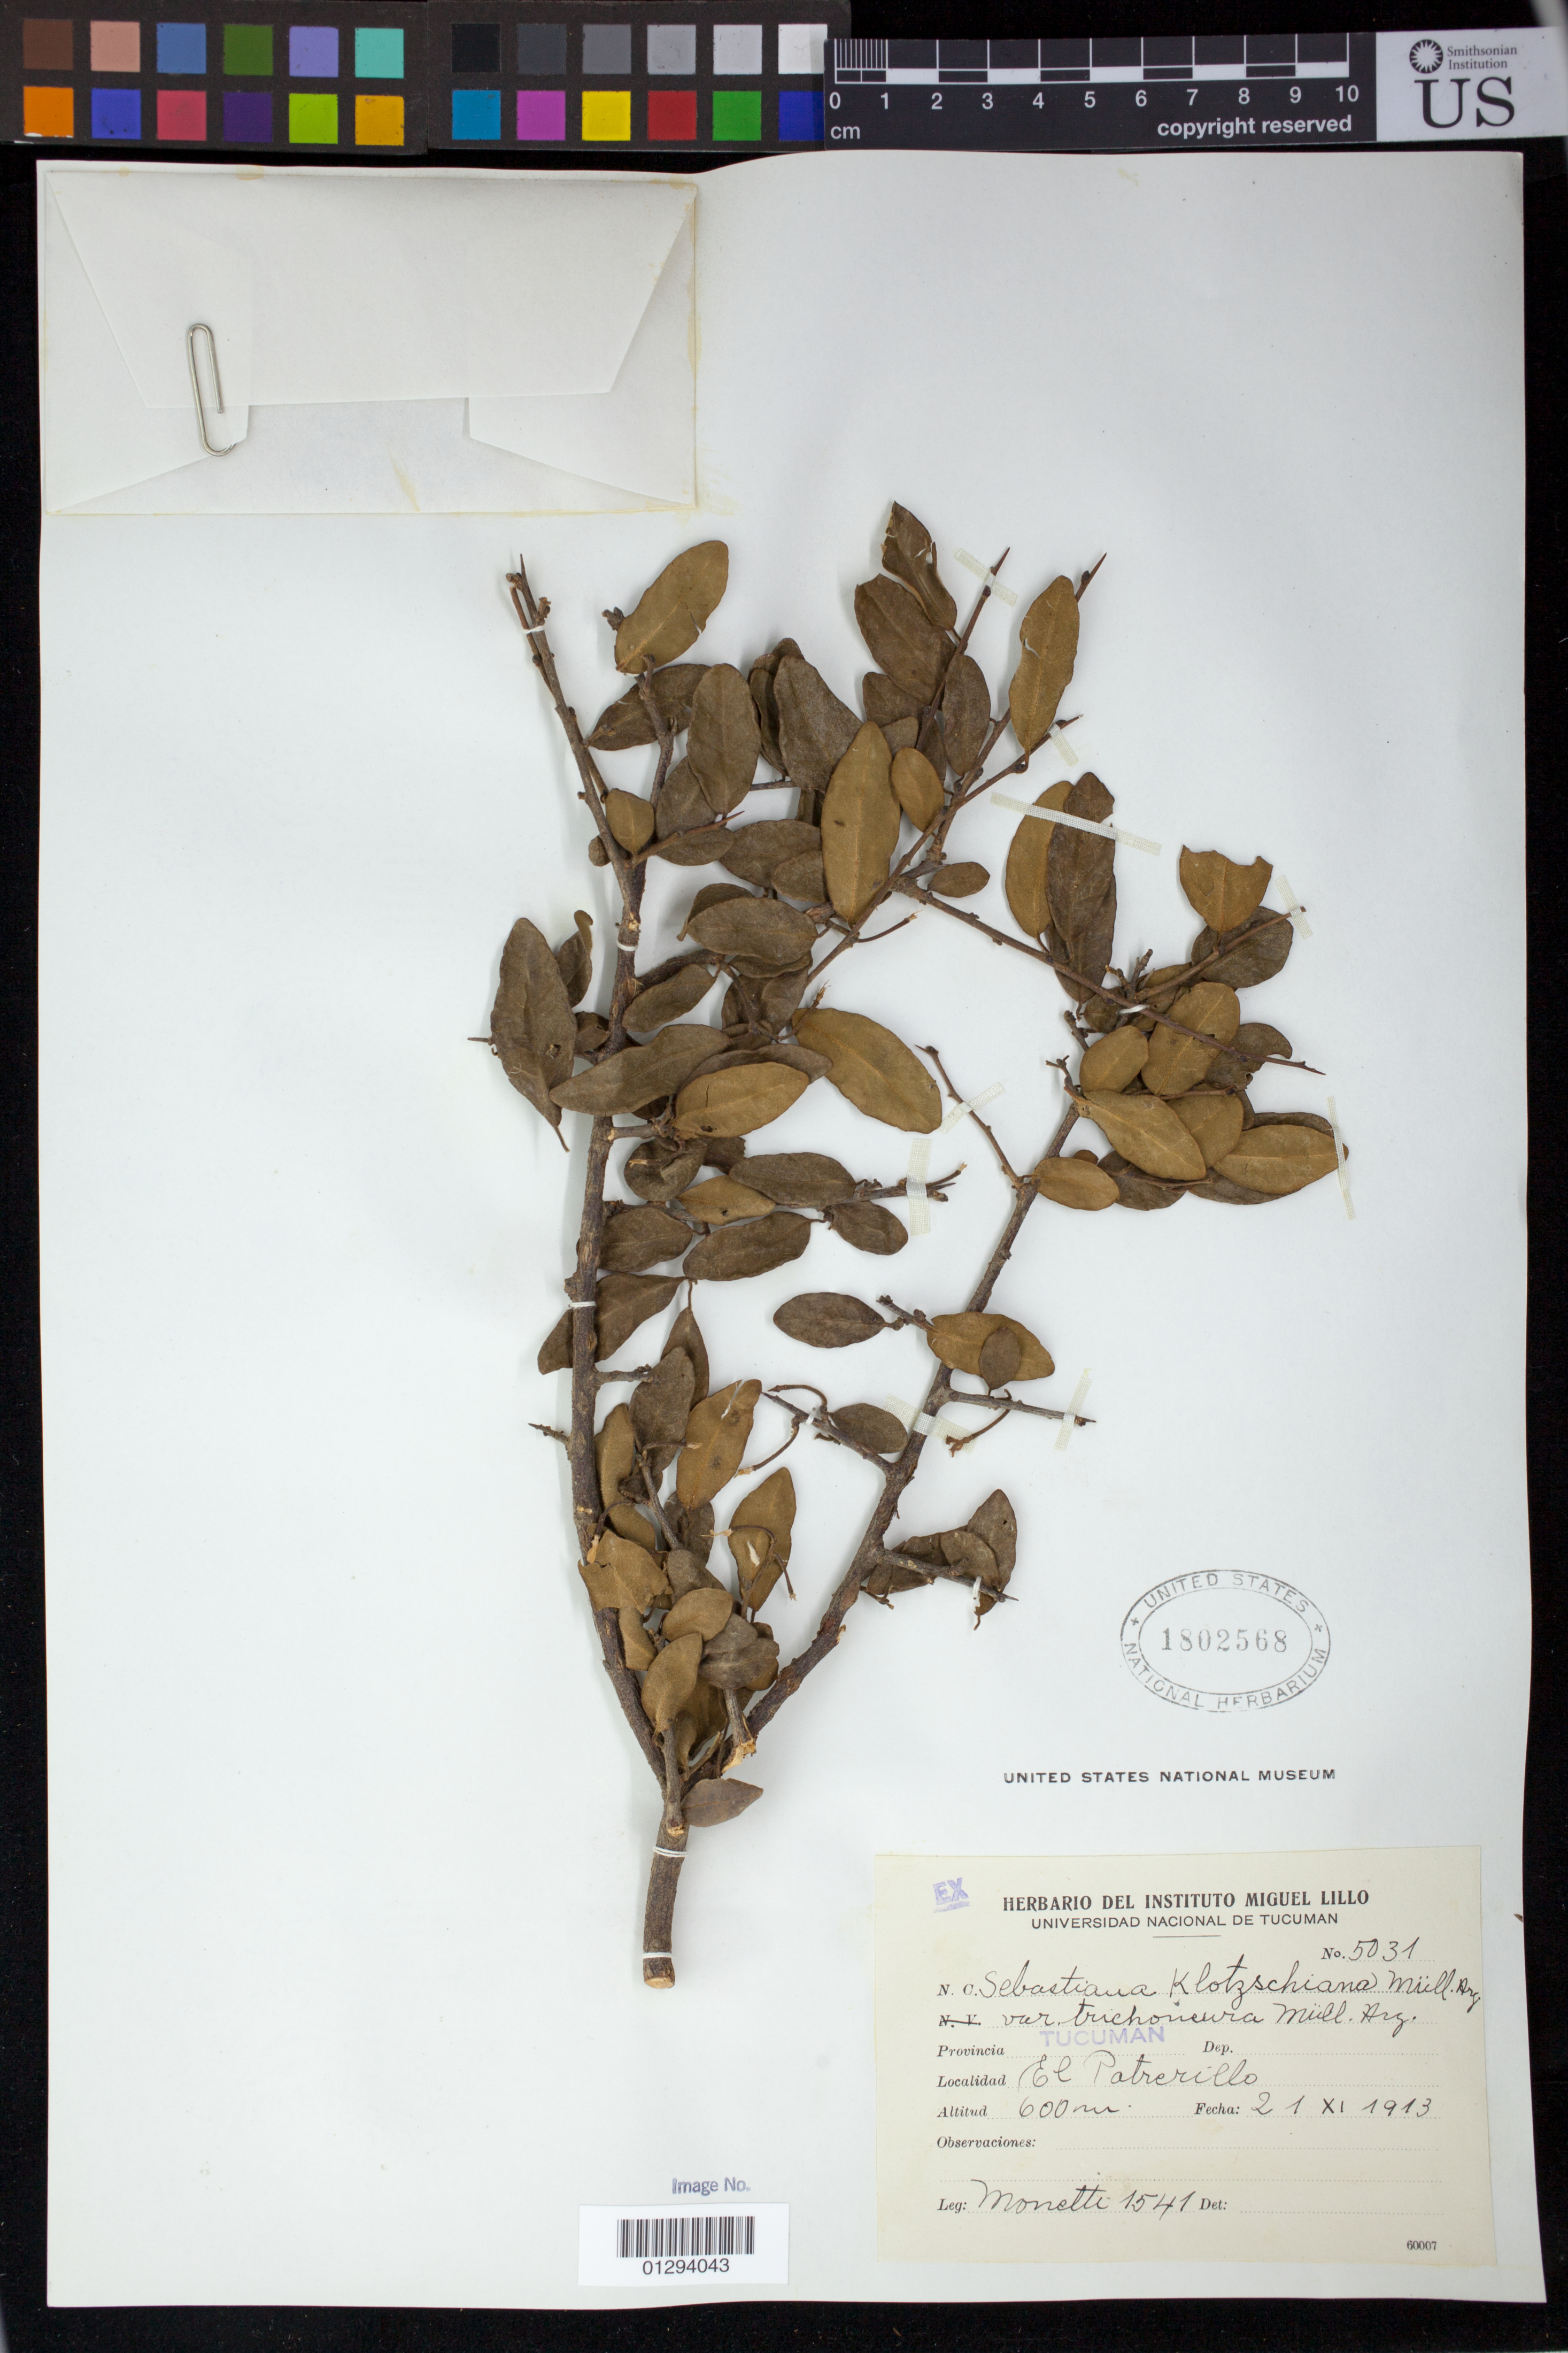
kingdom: Plantae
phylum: Tracheophyta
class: Magnoliopsida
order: Malpighiales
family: Euphorbiaceae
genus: Sebastiania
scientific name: Sebastiania commersoniana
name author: (Baill.) L.B. Sm. & Downs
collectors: L. Monetti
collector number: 1541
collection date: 1913-11-21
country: Argentina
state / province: Tucuman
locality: El Potrerillo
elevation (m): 600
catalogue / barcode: US 1802568